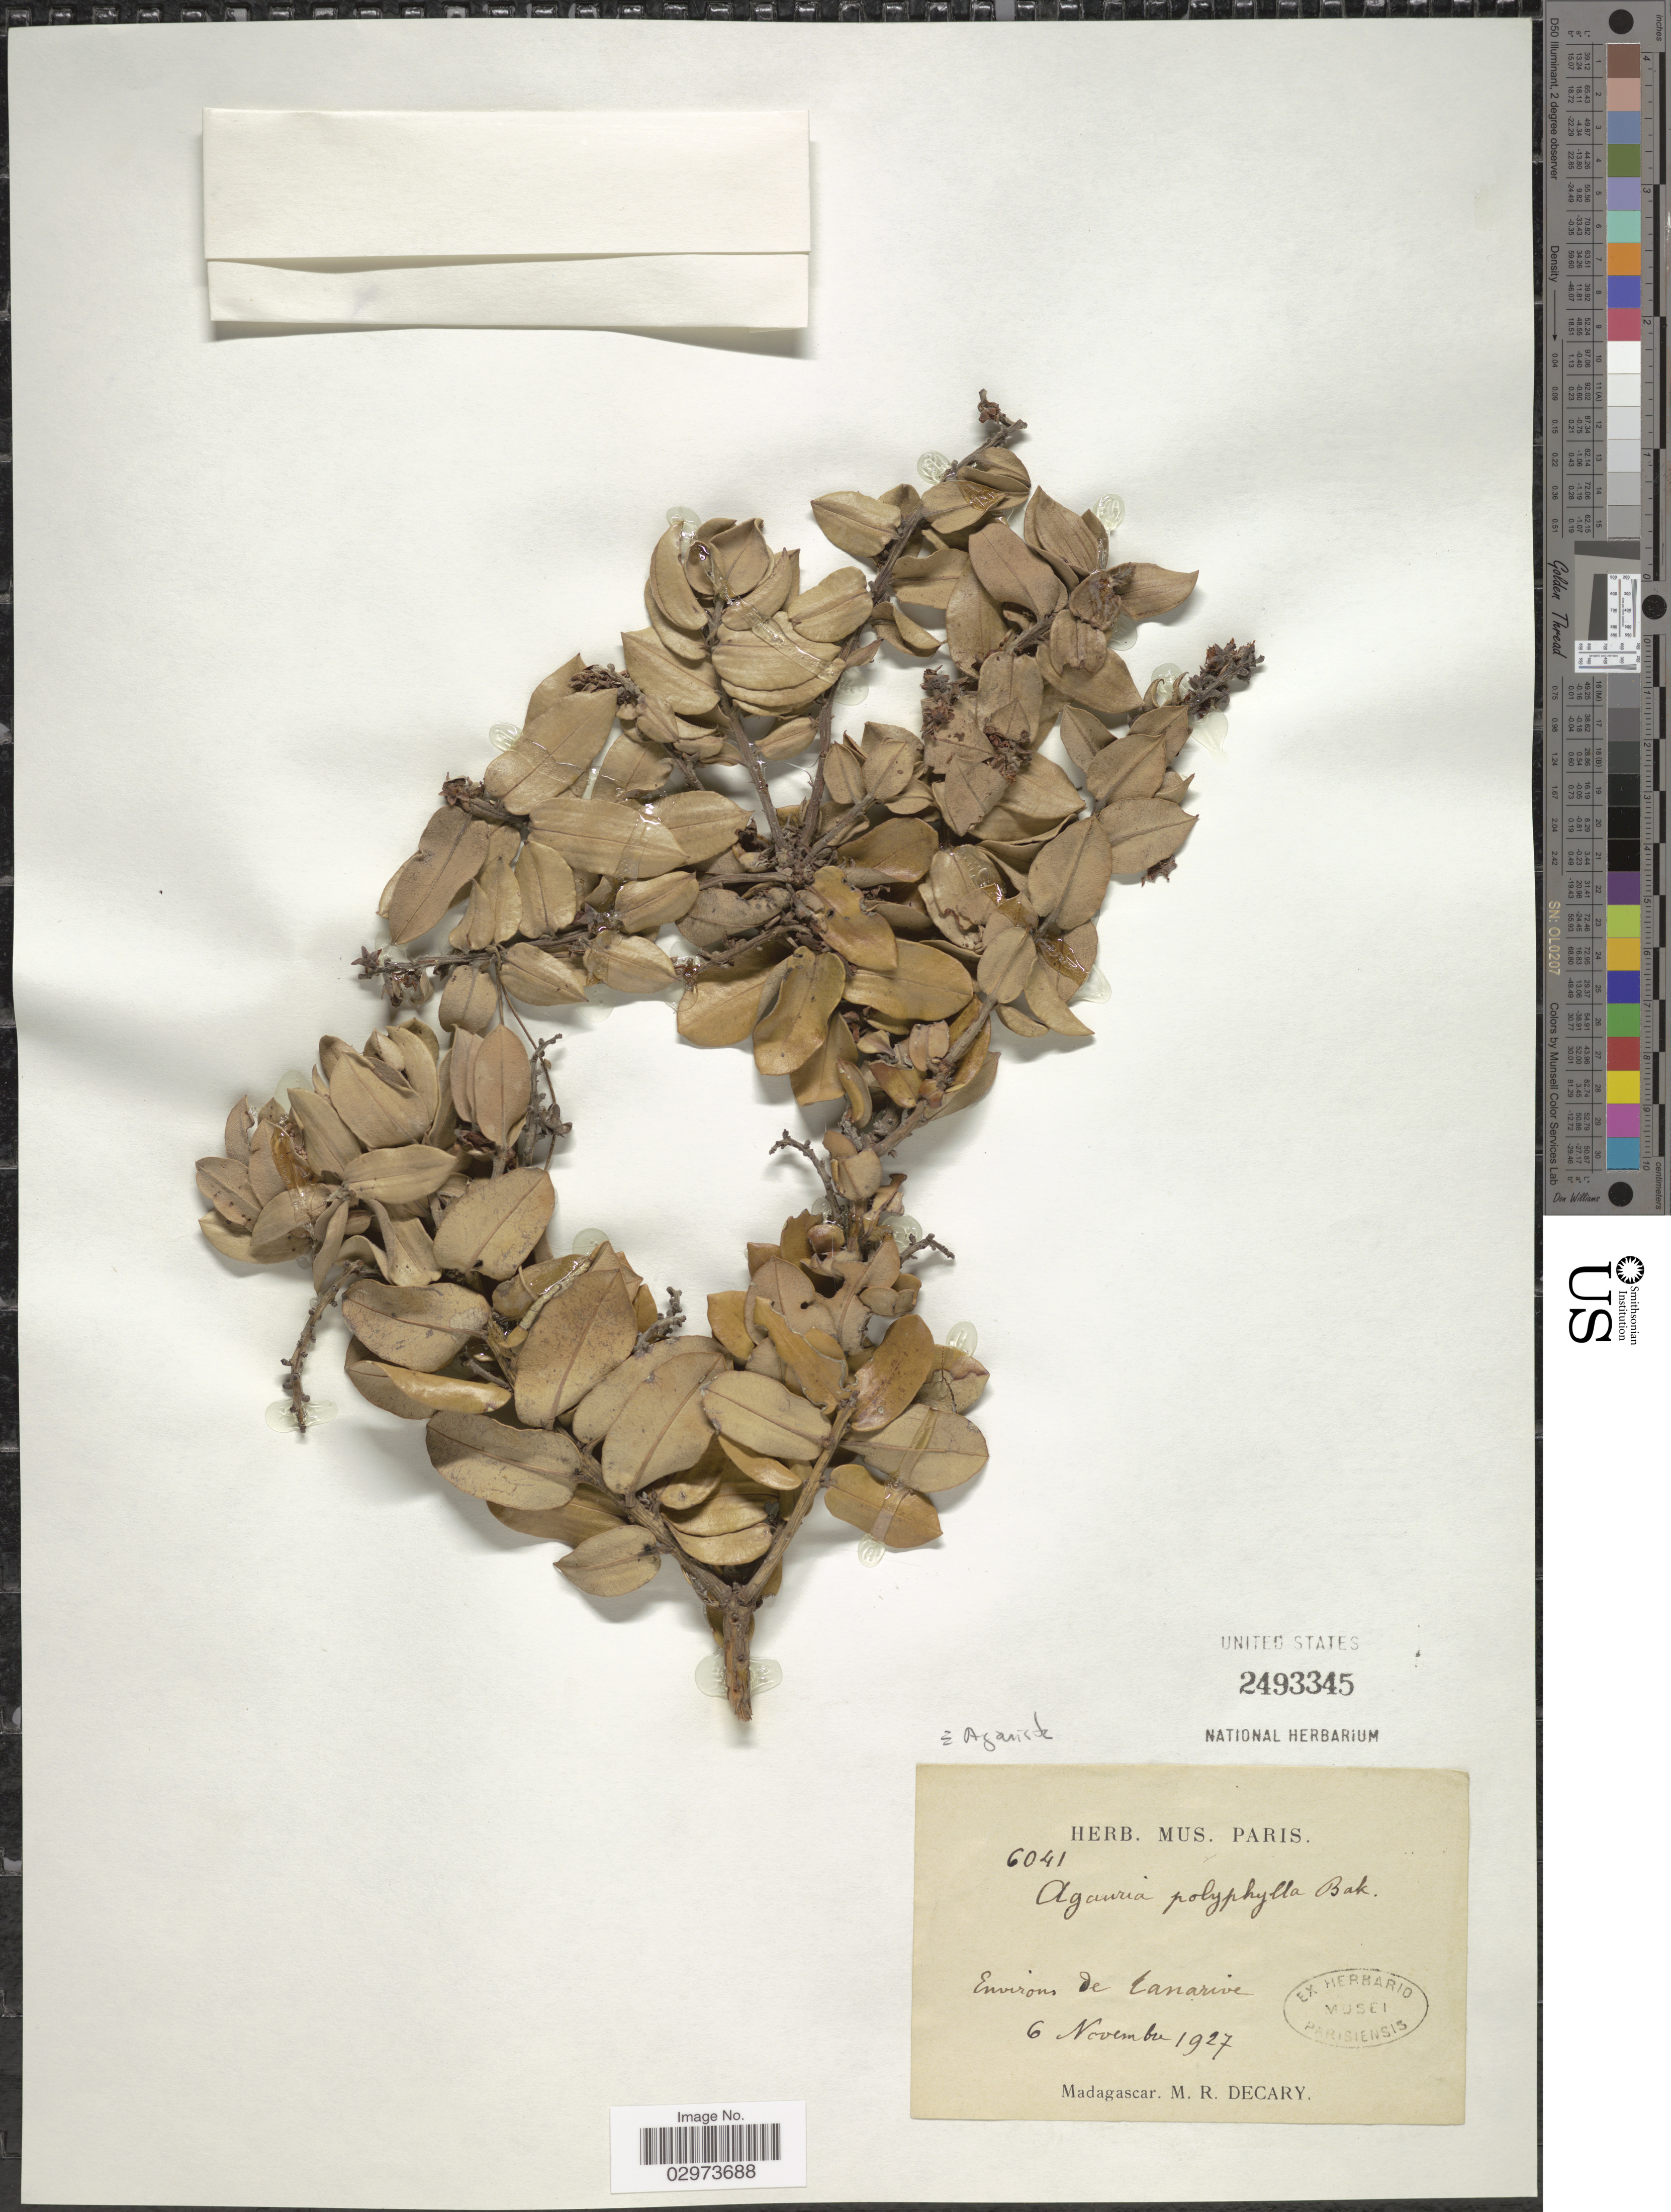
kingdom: Plantae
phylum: Tracheophyta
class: Magnoliopsida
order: Ericales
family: Ericaceae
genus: Agarista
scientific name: Agarista salicifolia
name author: (Lam.) G. Don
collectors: R. Decary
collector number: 6041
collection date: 1927-11-06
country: Madagascar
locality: Environs de Tanarive.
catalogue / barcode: US 2493345